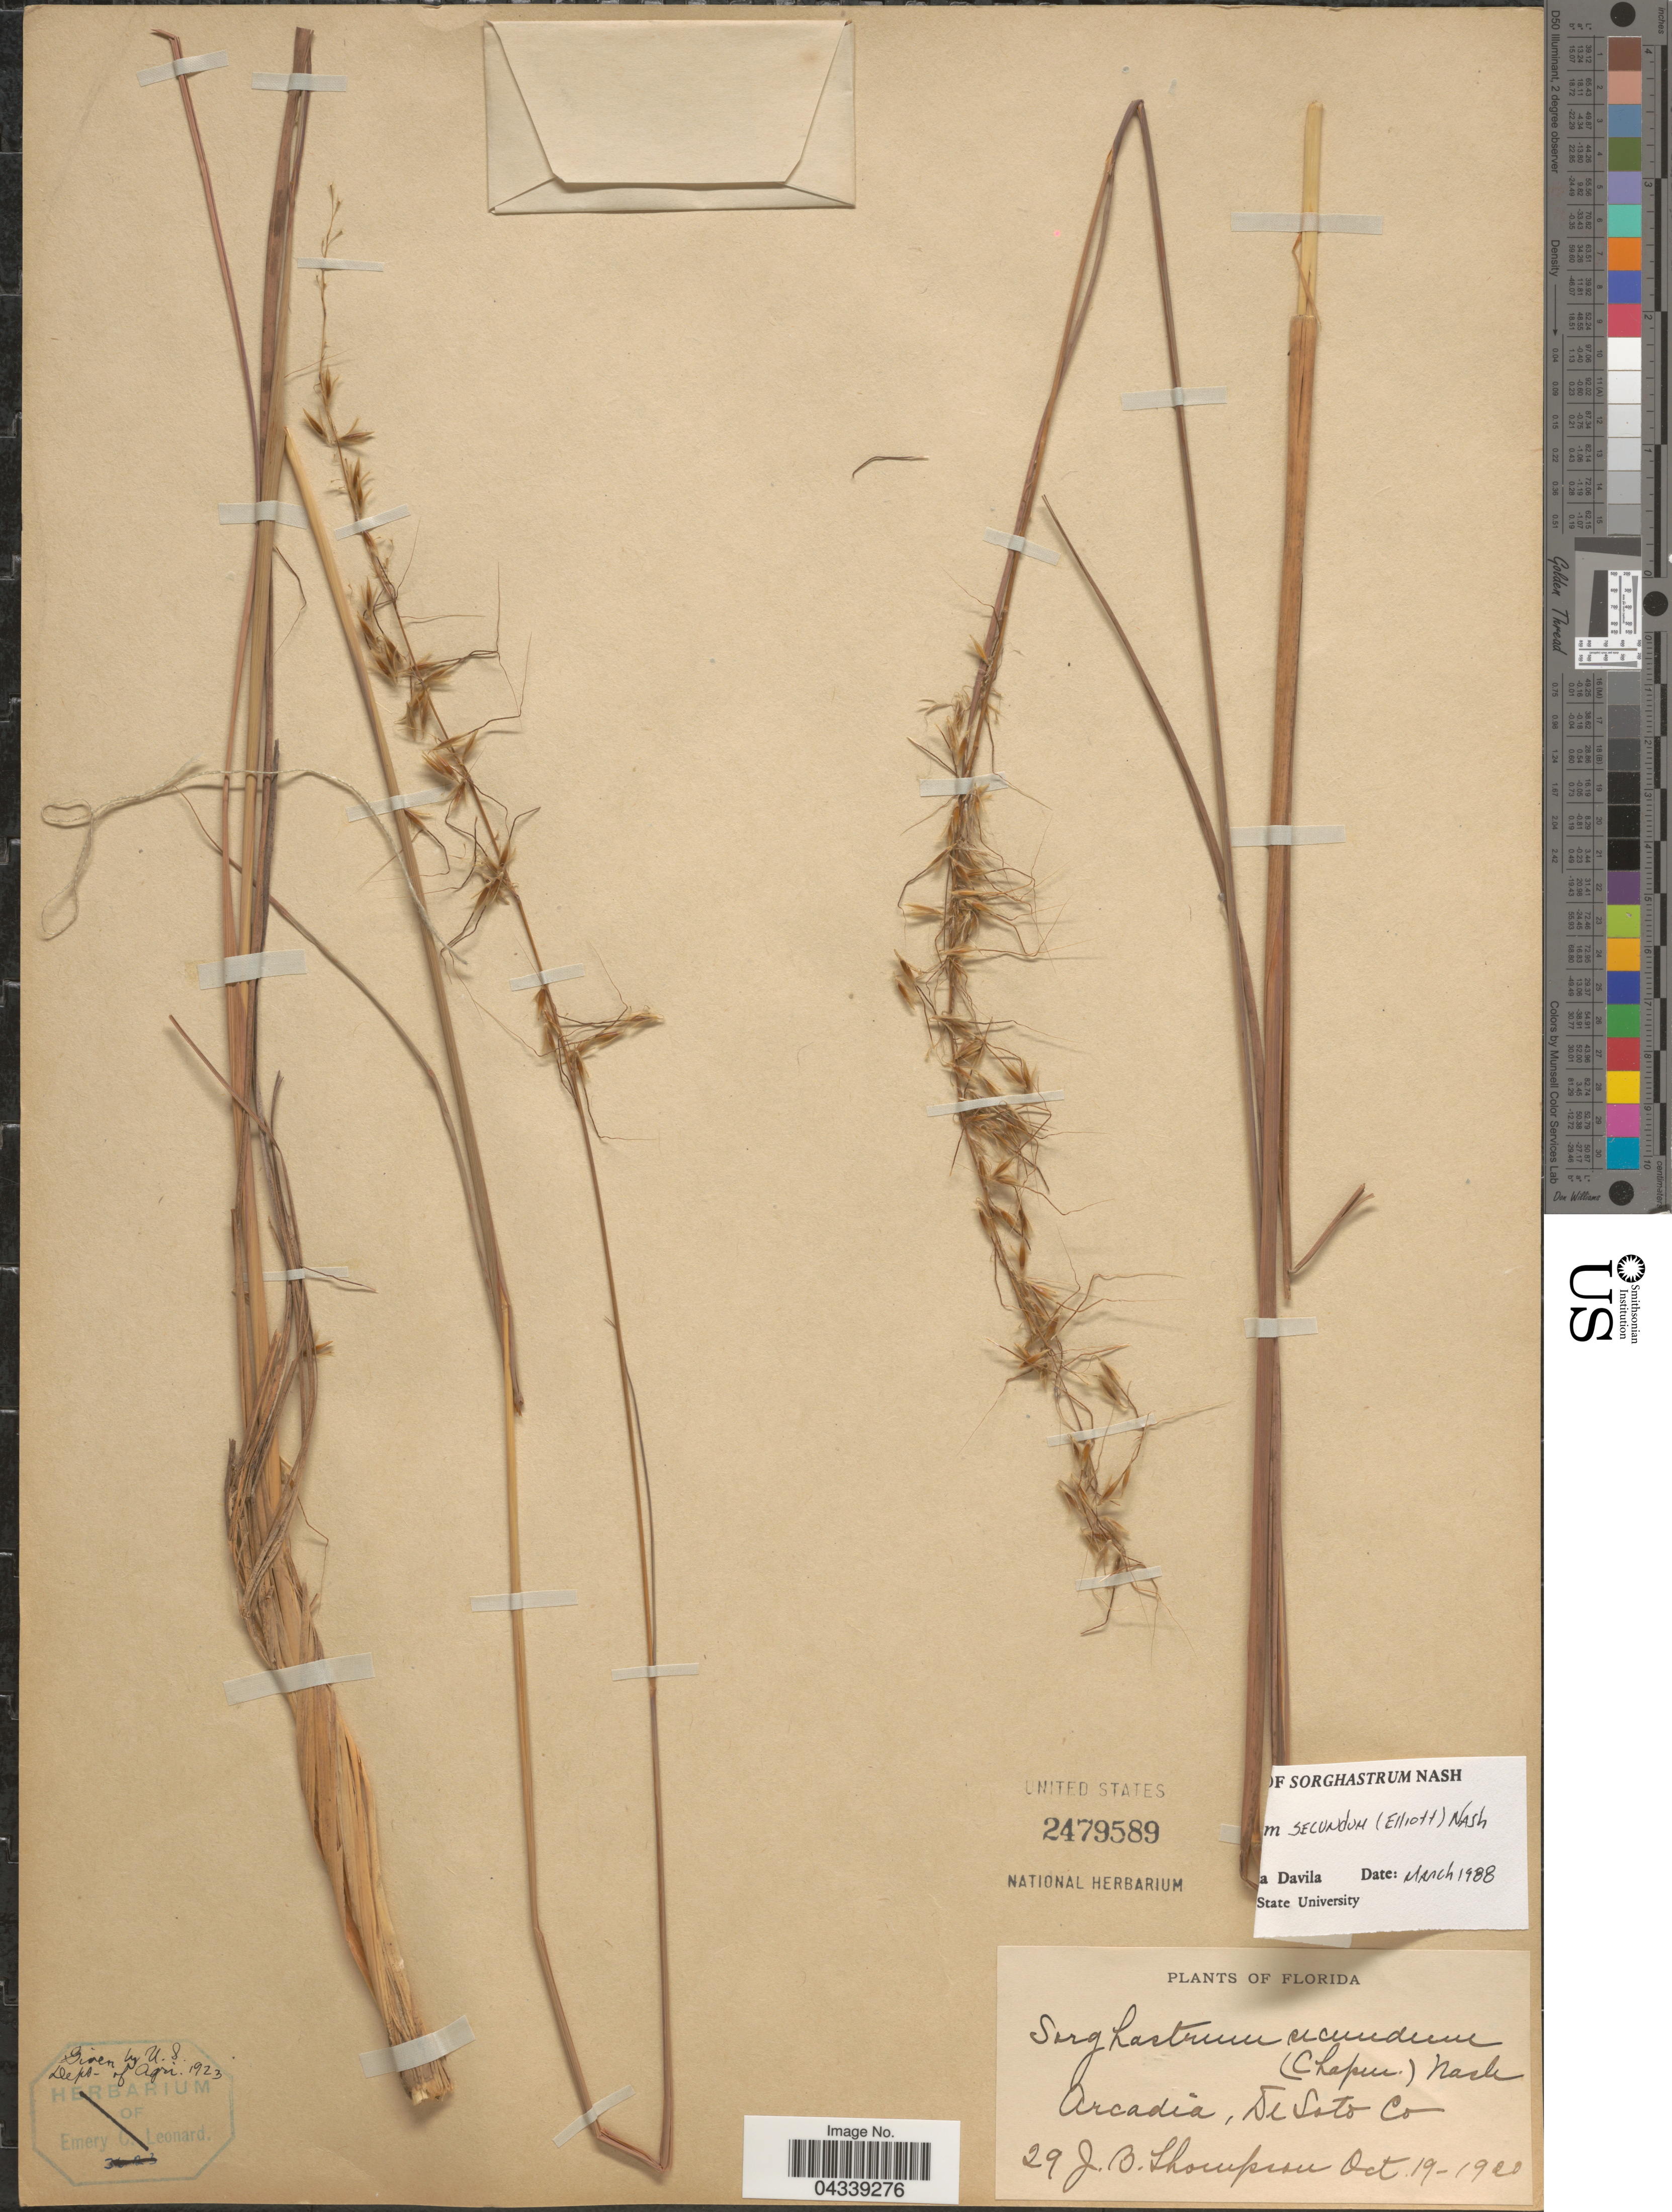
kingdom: Plantae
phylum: Tracheophyta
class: Liliopsida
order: Poales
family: Poaceae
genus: Sorghastrum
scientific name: Sorghastrum secundum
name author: (Elliott) Nash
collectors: J. B. Thompson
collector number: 29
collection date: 1920-10-19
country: United States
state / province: Florida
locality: Arcadia, DeSoto Co.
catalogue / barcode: US 2479589